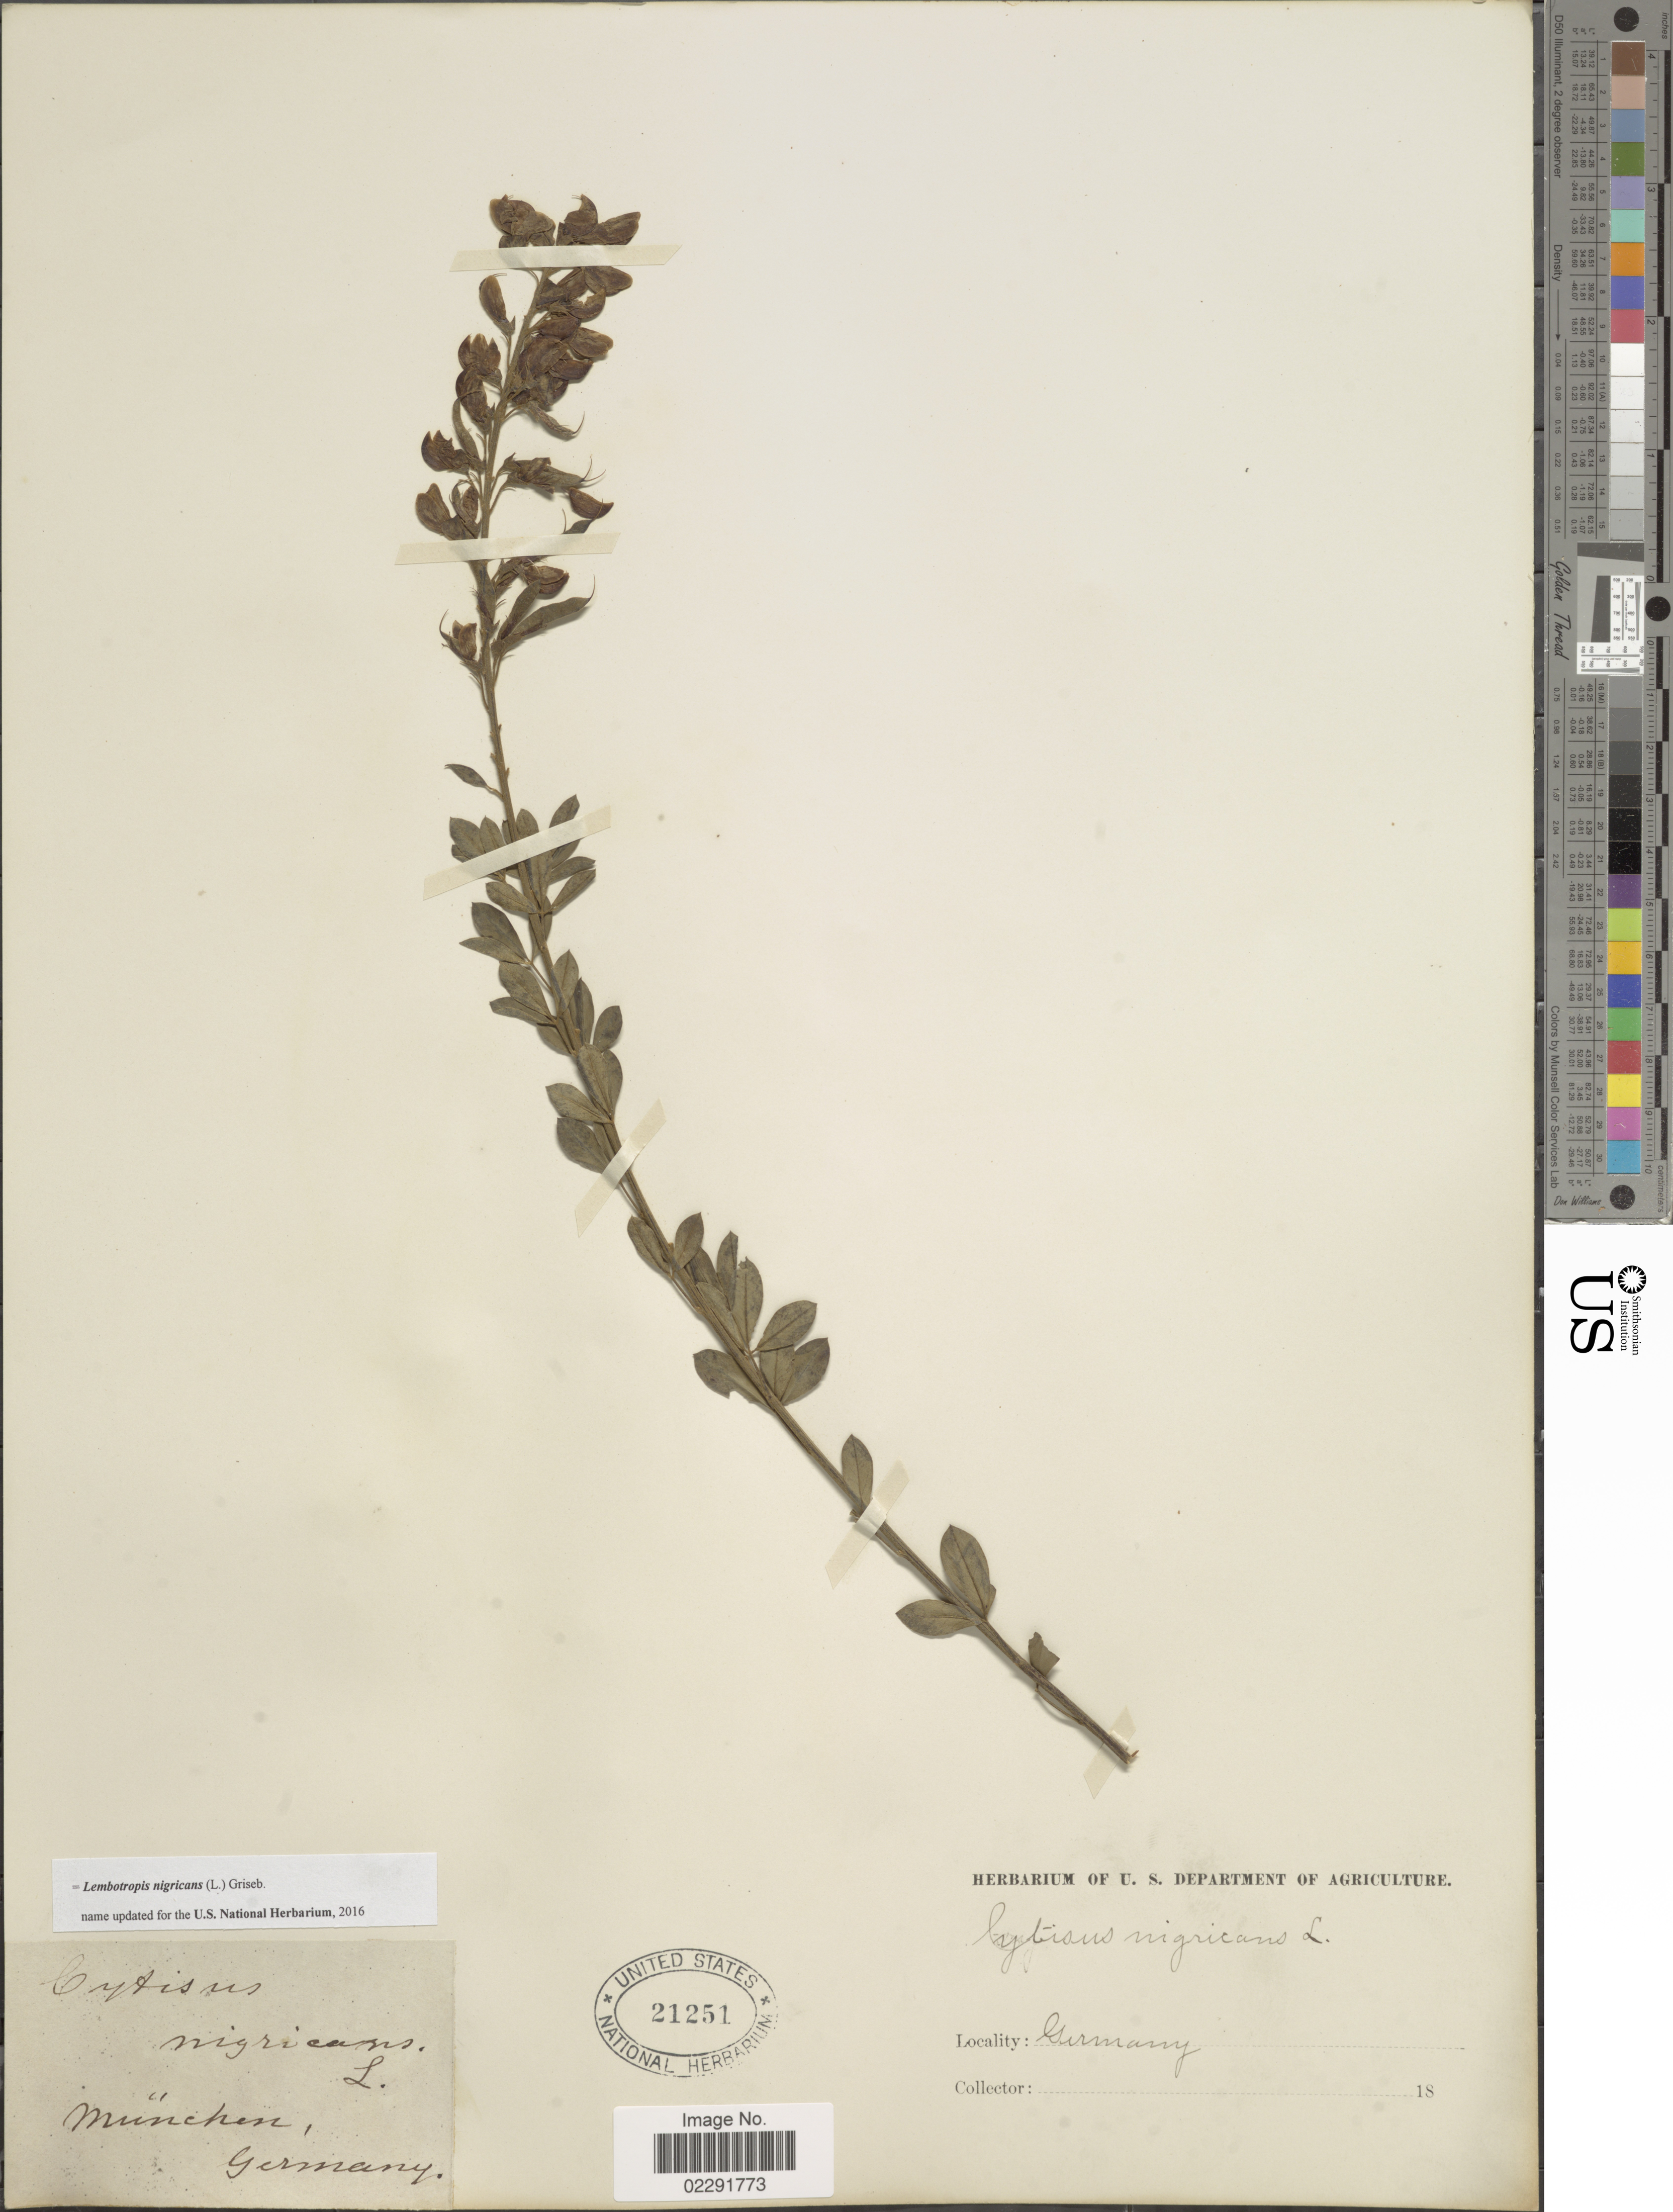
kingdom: Plantae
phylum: Tracheophyta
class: Magnoliopsida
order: Fabales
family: Fabaceae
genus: Lembotropis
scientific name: Lembotropis nigricans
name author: (L.) Griseb.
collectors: Facchini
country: Germany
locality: Munchen.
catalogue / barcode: US 21251